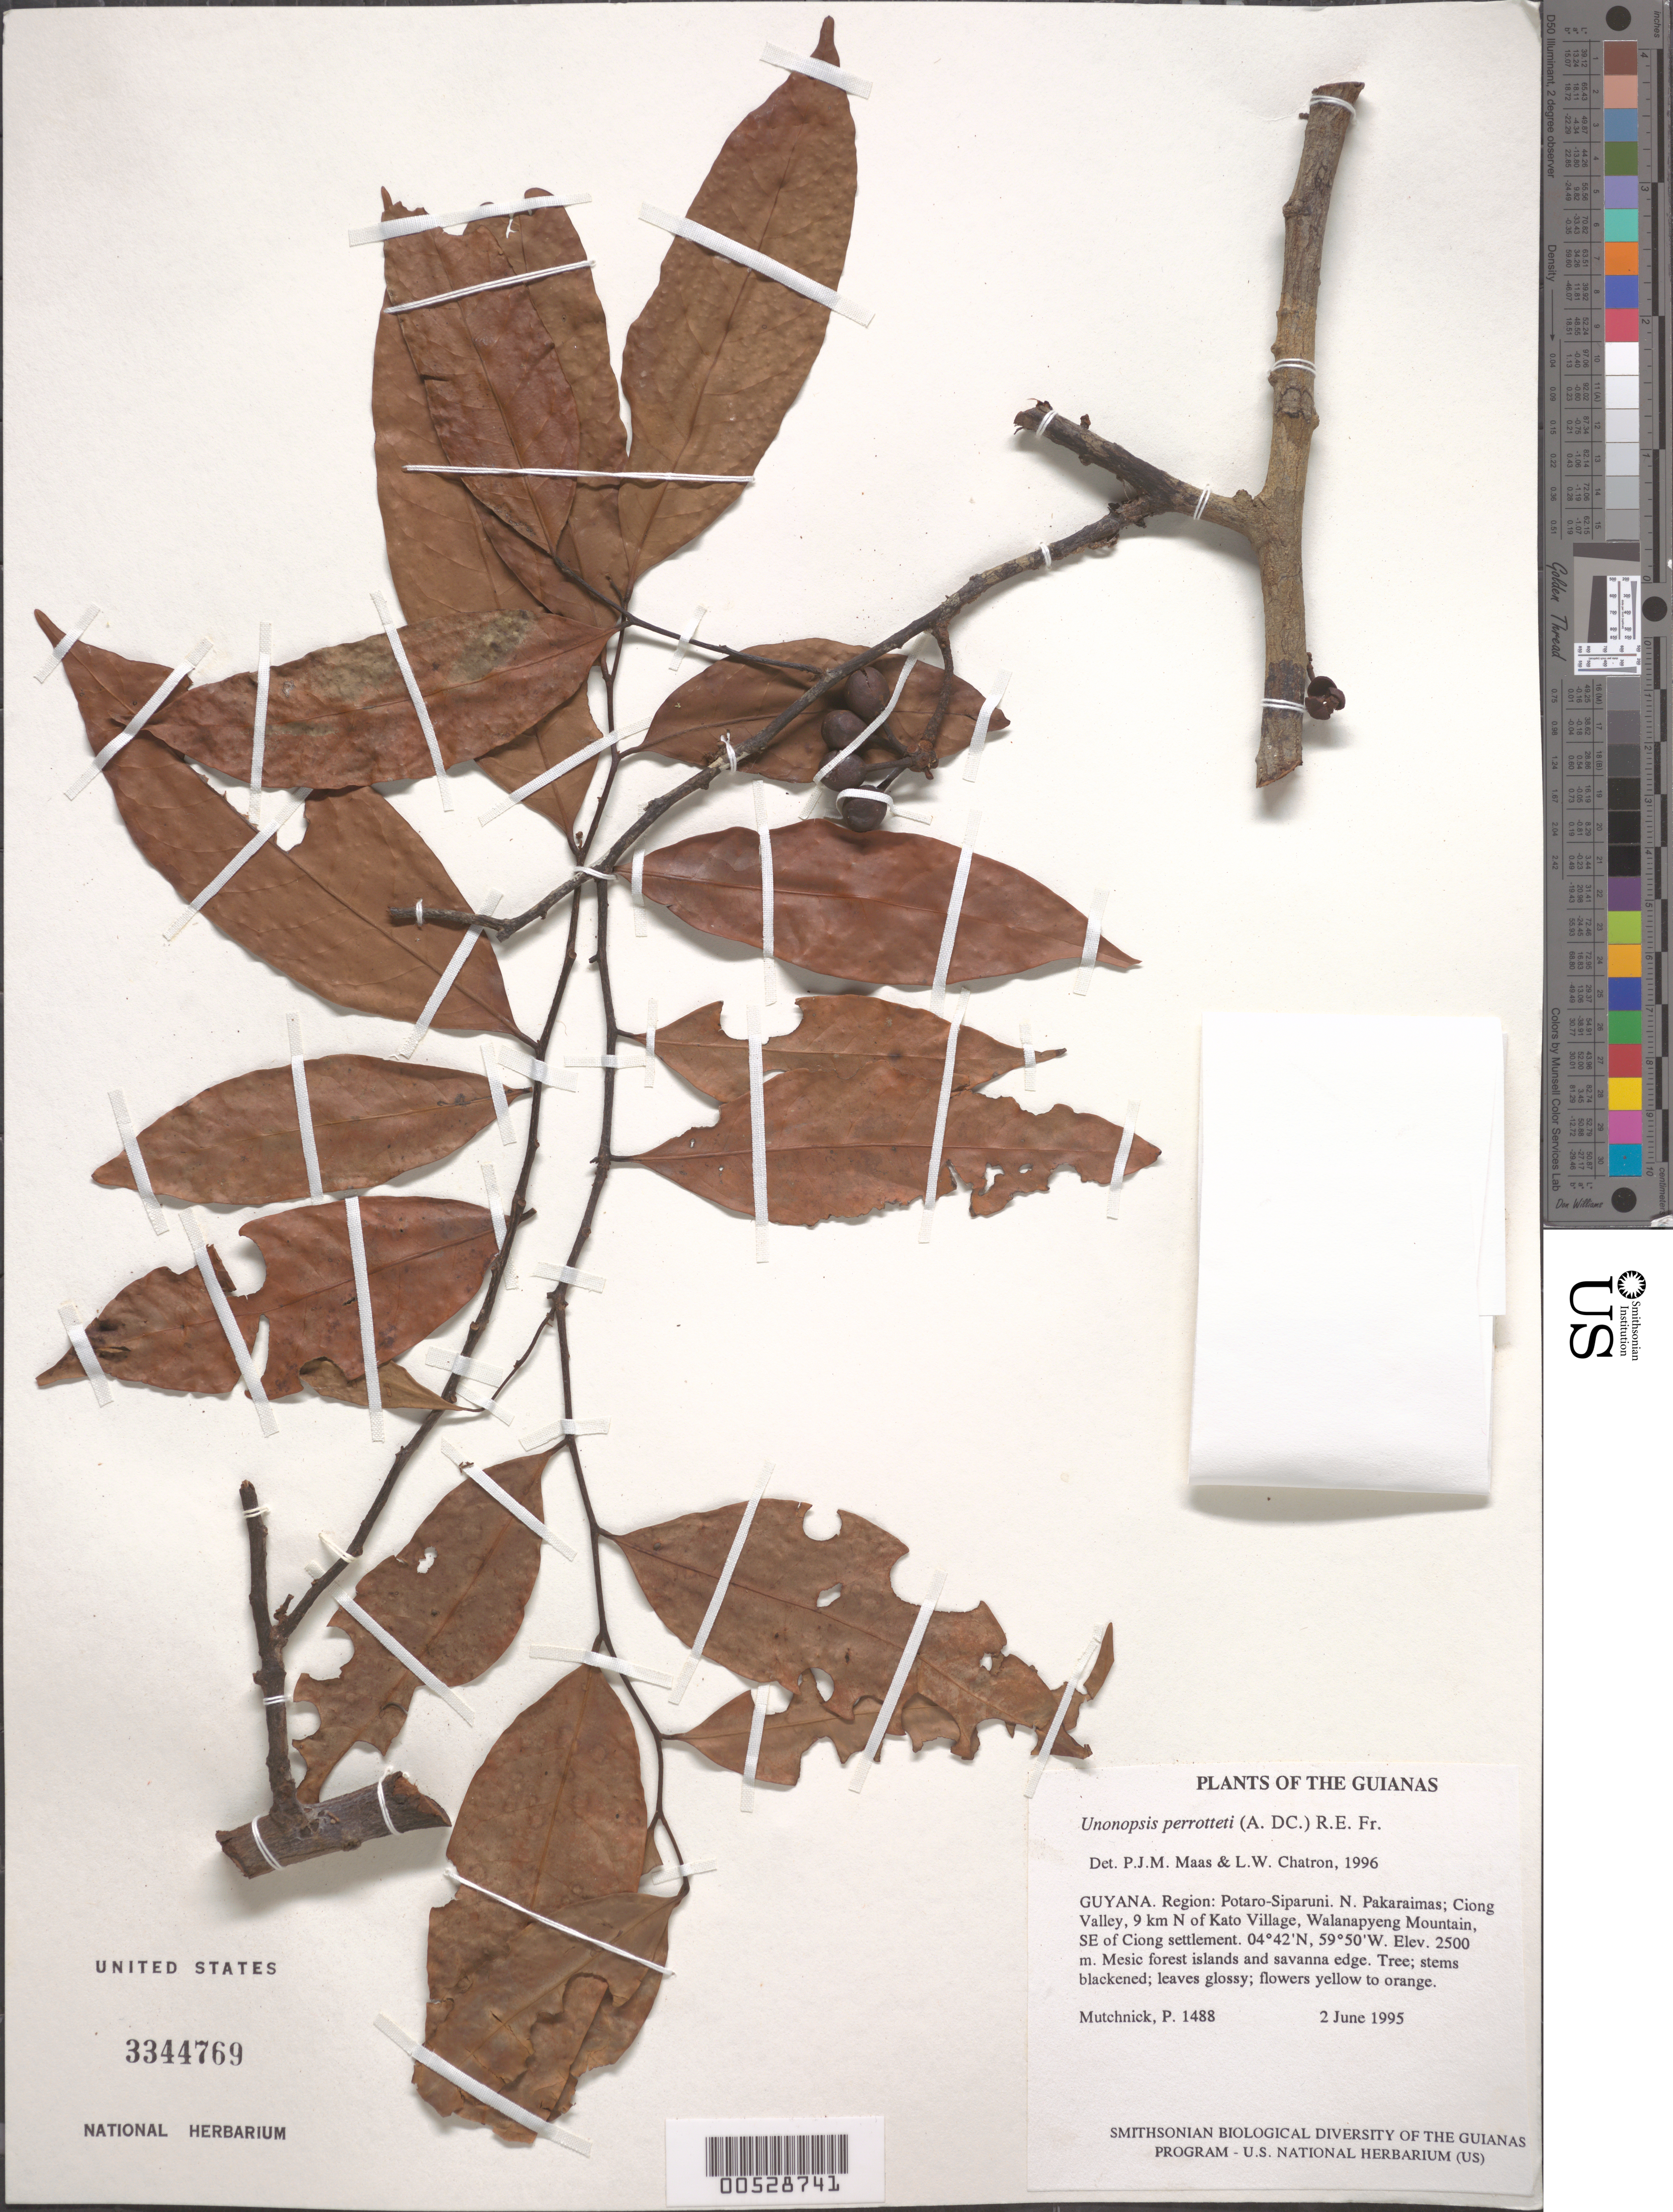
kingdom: Plantae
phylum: Tracheophyta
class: Magnoliopsida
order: Magnoliales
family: Annonaceae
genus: Unonopsis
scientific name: Unonopsis perrottetii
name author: (A. DC.) R.E. Fr.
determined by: Maas, P. J.; Chatrou, L. W.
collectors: P. Mutchnick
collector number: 1488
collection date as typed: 2 June 1995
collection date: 1995-06-02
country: Guyana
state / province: Potaro-Siparuni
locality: N. Pakaraimas; Ciong Valley, 9 km N of Kato Village, Walanapyeng Mountain, SE of Ciong settlement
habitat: Mesic forest islands and savanna edge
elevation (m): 2500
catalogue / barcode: US 3344769